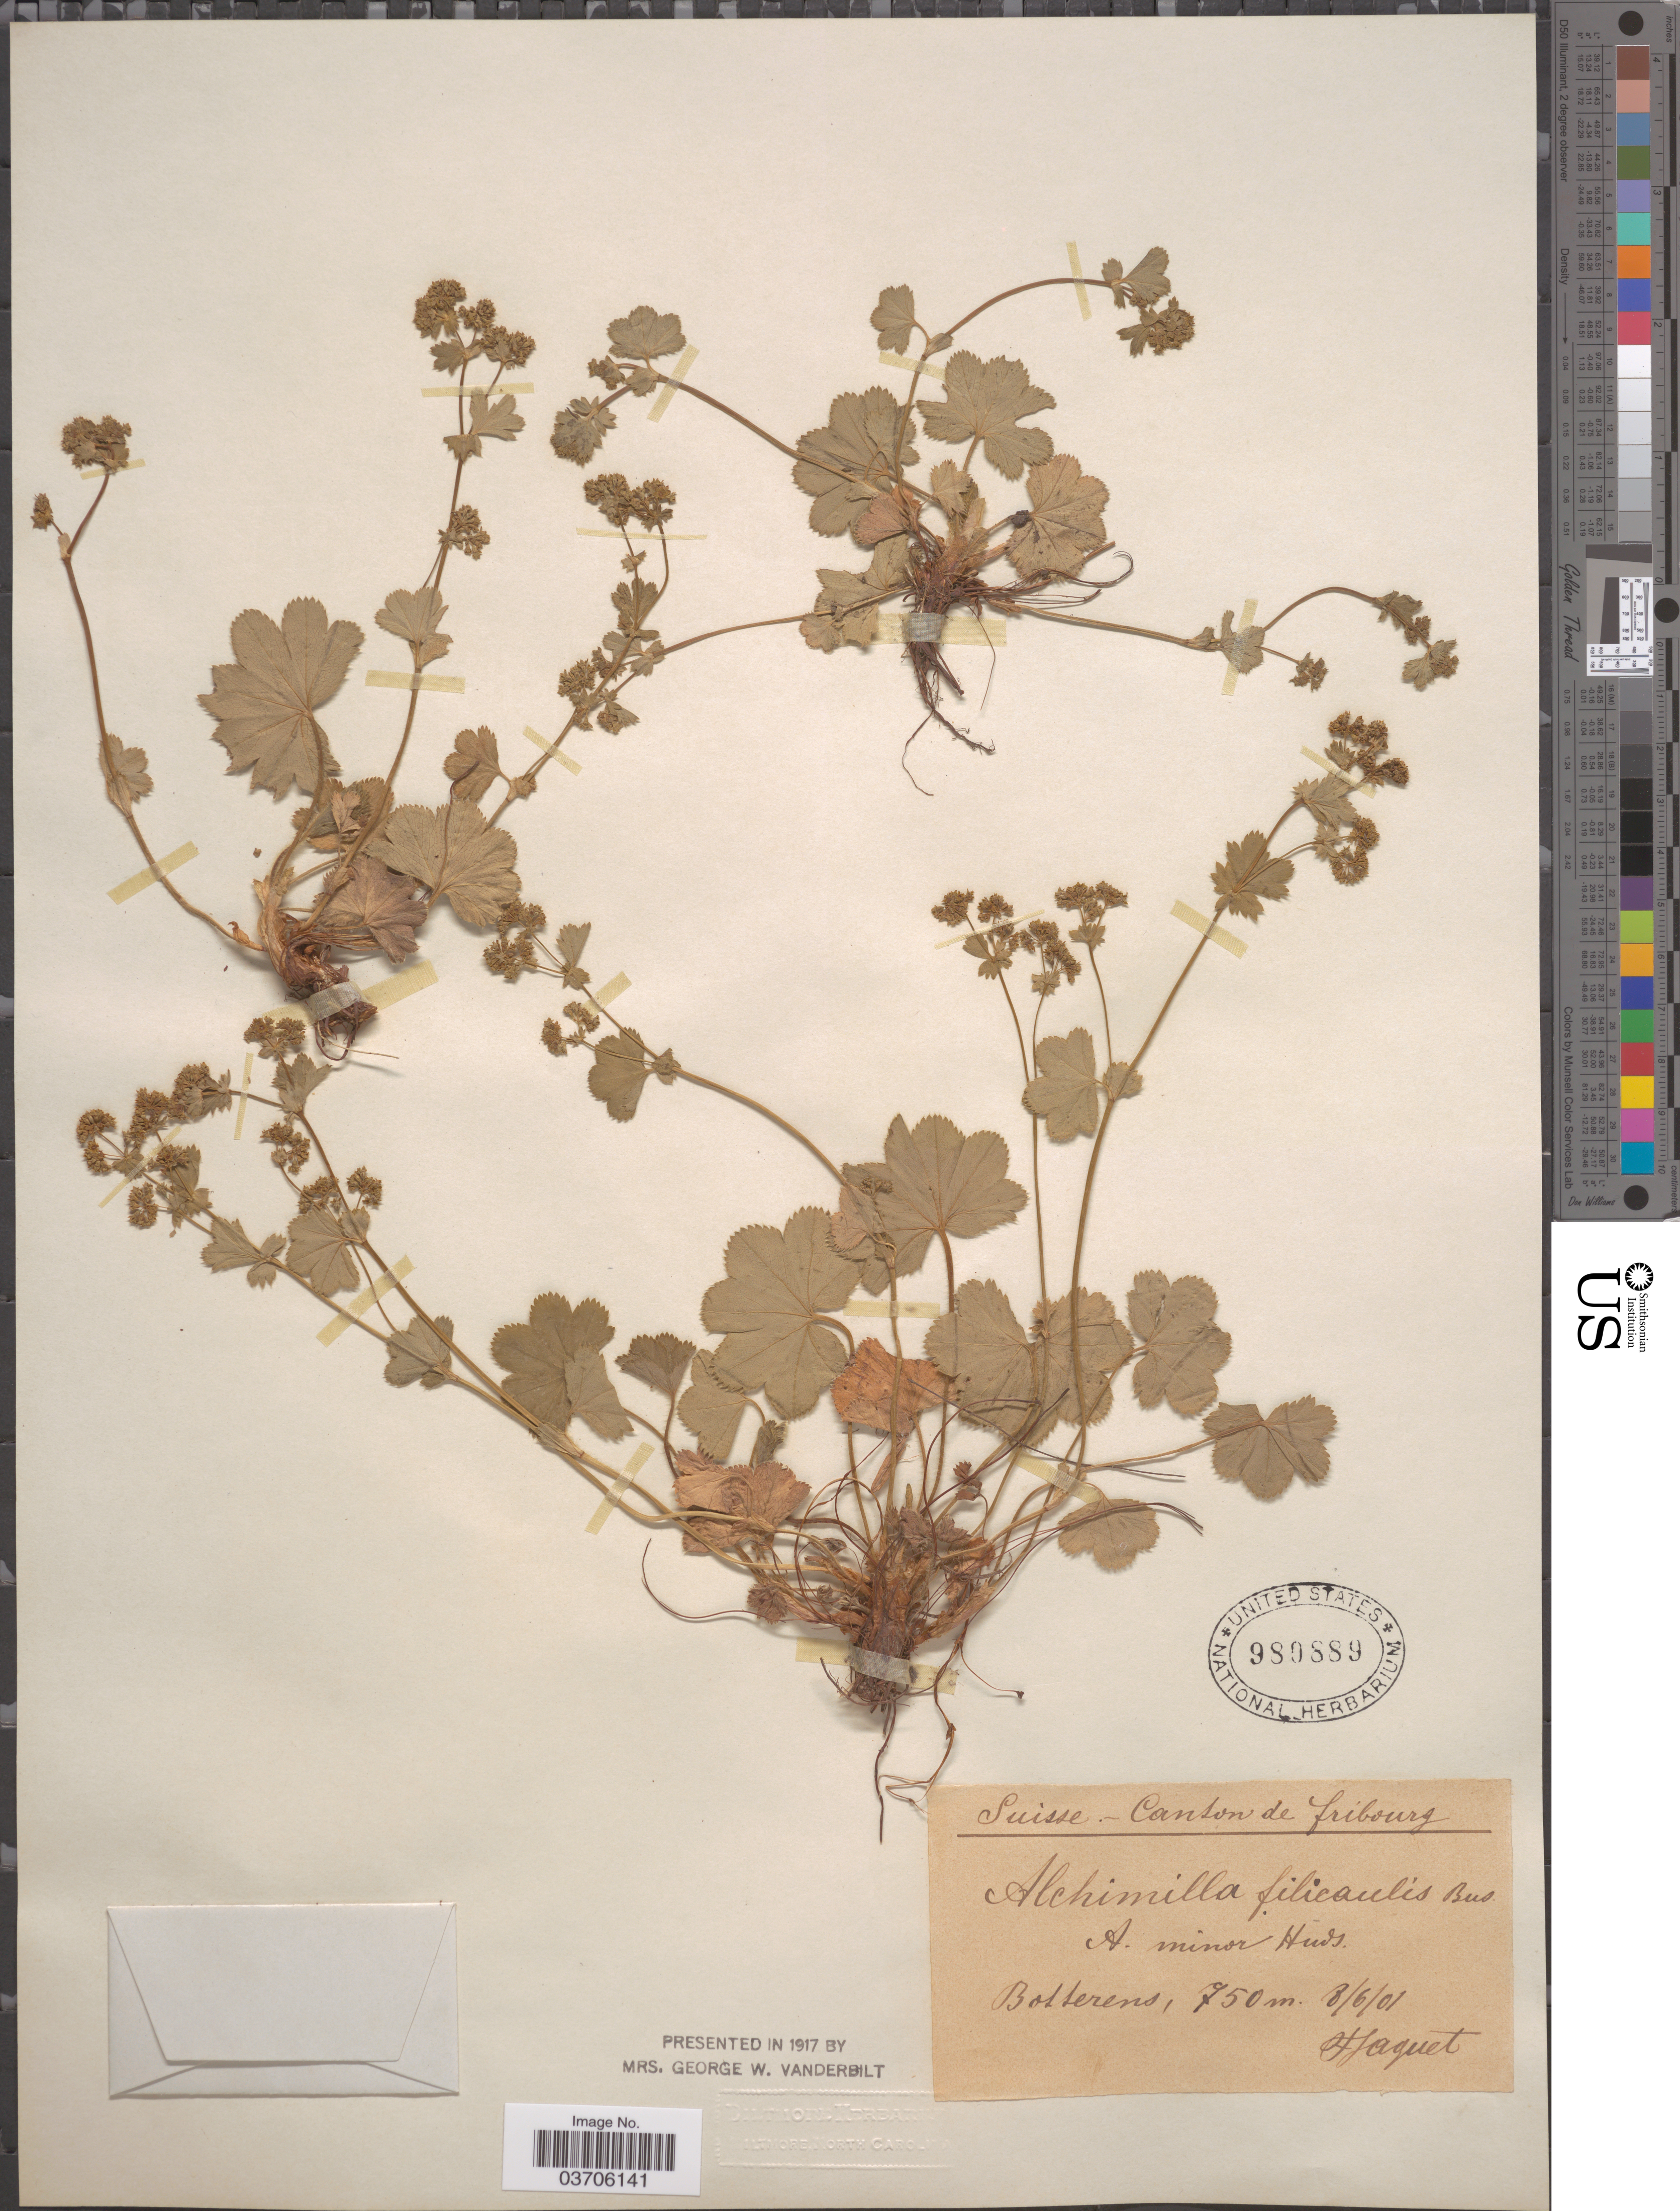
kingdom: Plantae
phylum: Tracheophyta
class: Magnoliopsida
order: Rosales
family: Rosaceae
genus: Alchemilla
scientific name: Alchemilla filicaulis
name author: Buser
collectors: F. Jaquet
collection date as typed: Transcribed d/m/y: 8/6/1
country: Switzerland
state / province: Fribourg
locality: Suisse - Canton de fribourg. Botterens.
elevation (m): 750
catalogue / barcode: US 980889